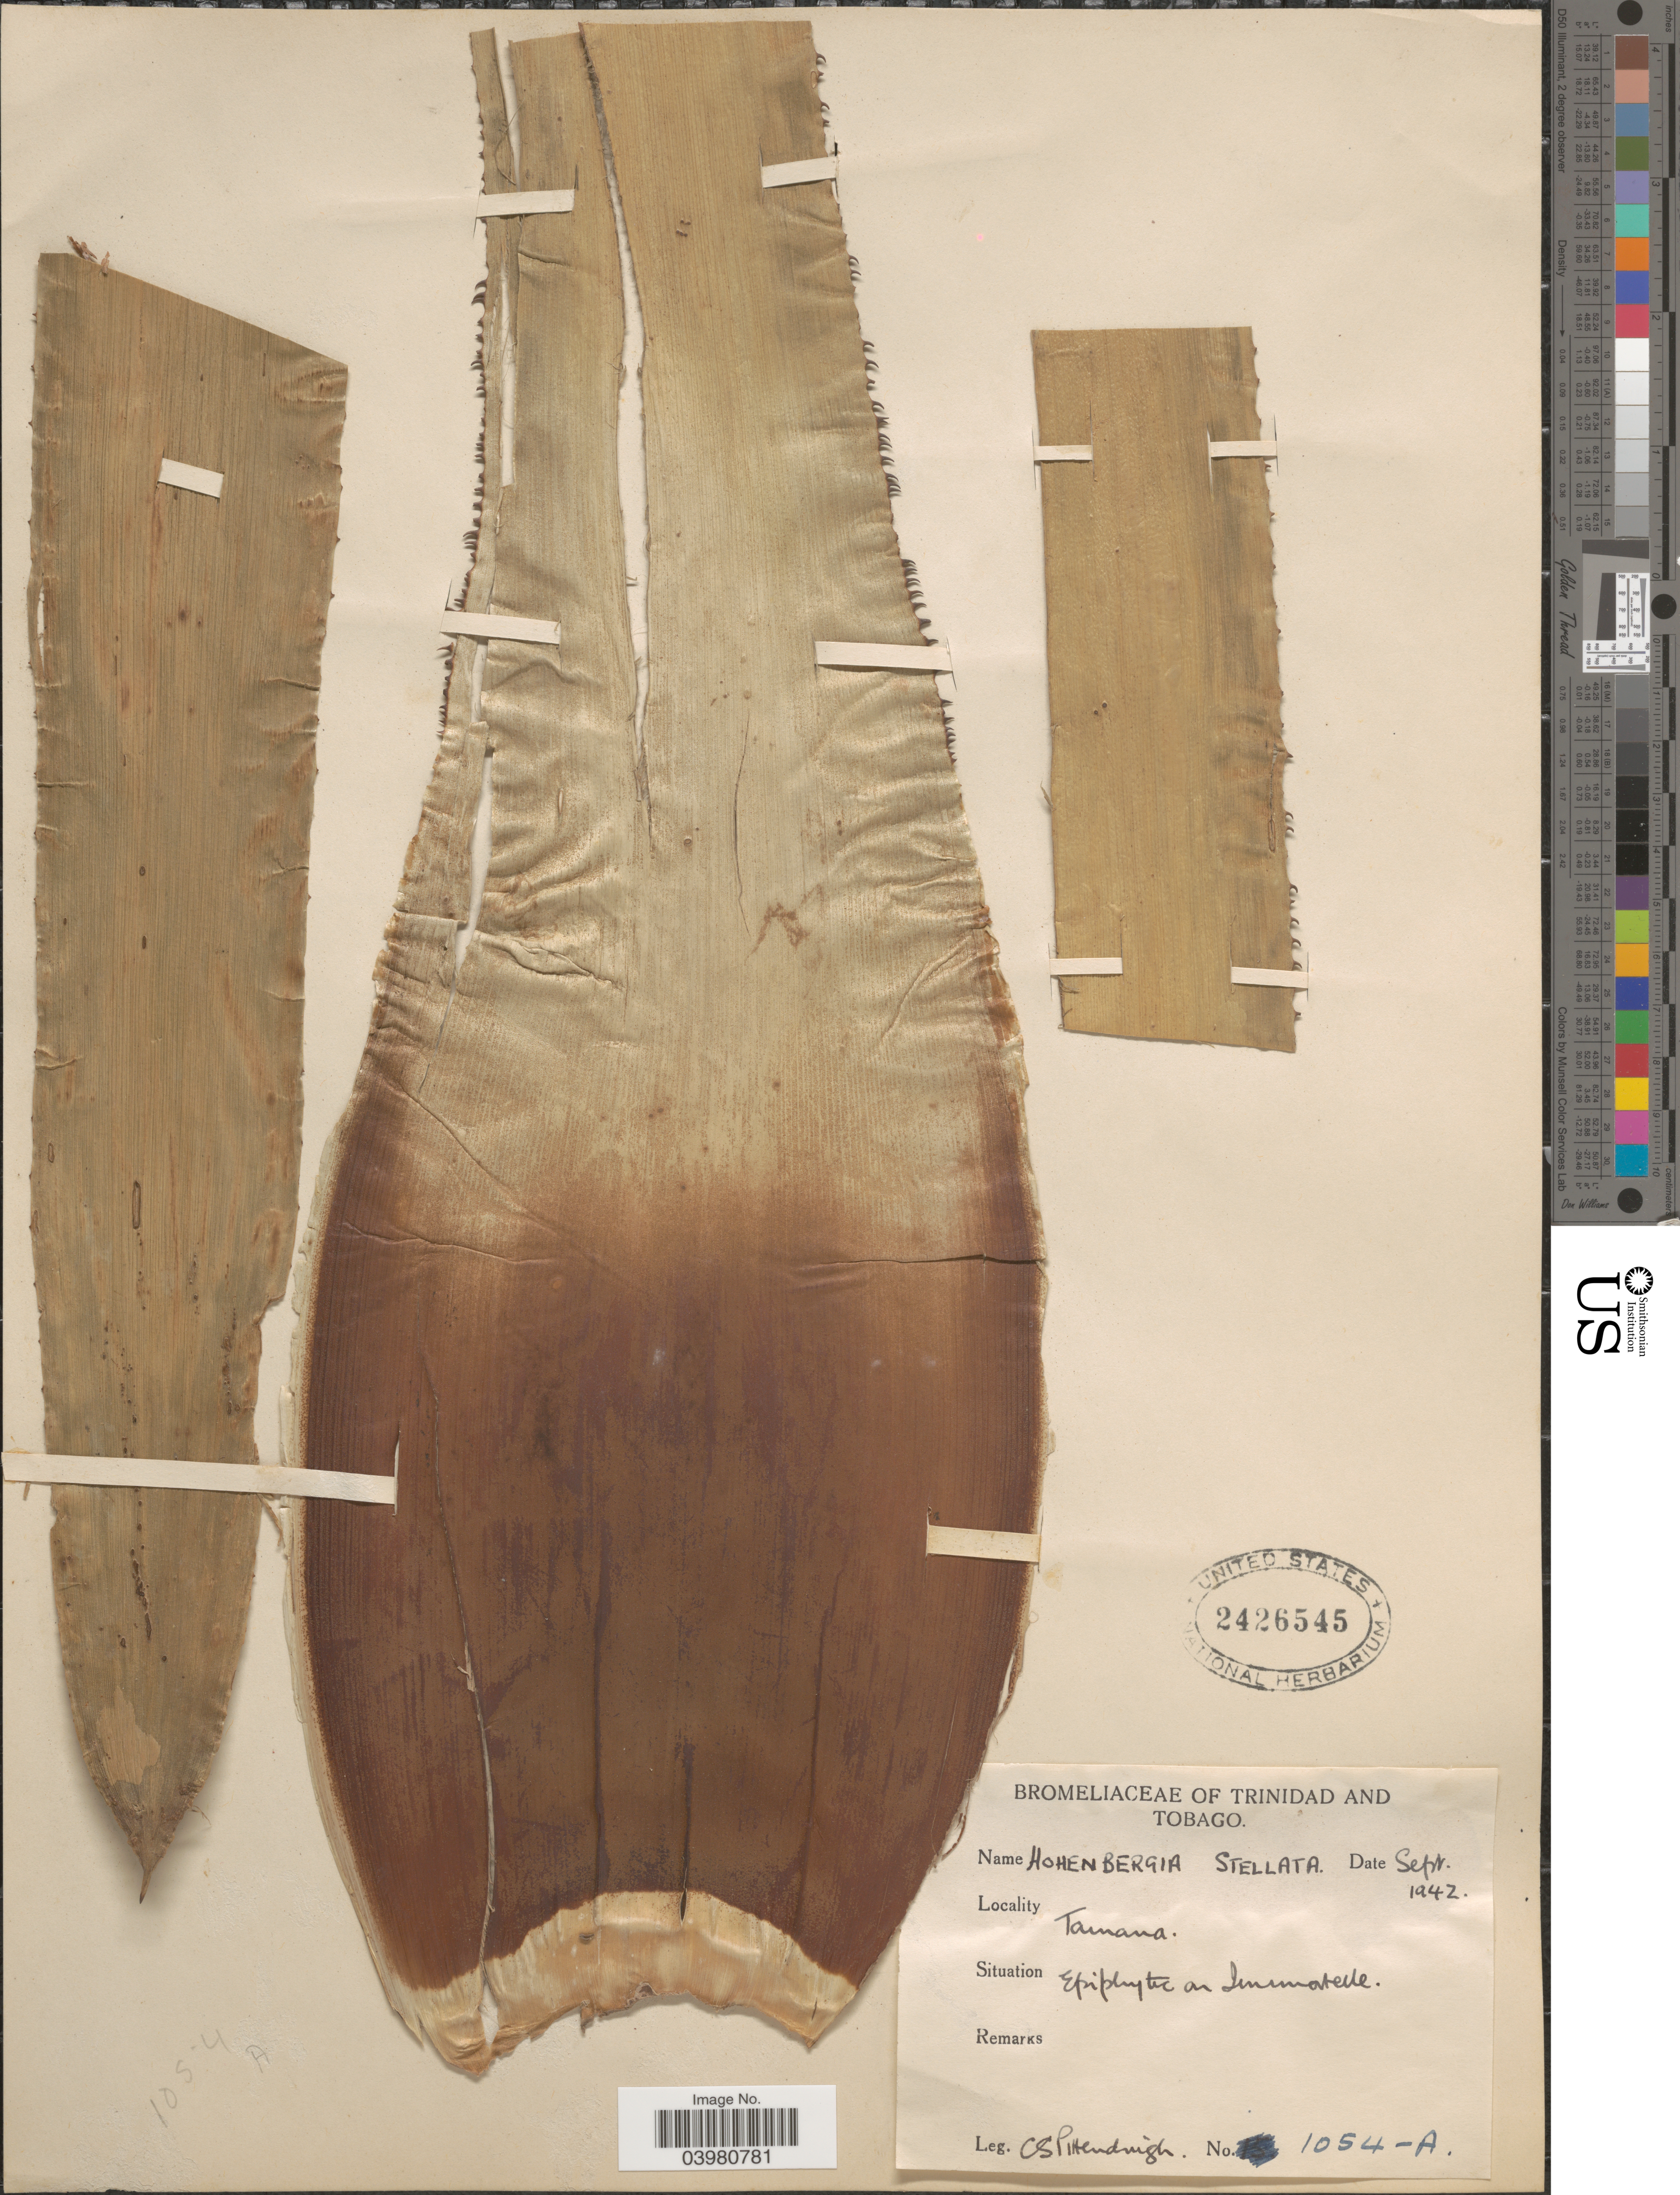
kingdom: Plantae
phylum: Tracheophyta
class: Liliopsida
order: Poales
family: Bromeliaceae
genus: Hohenbergia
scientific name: Hohenbergia stellata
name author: Schult. & Schult. f.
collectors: C. Pittendrigh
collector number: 1054-A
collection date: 1942-09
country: Trinidad and Tobago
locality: Tamana.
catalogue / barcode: US 2426545